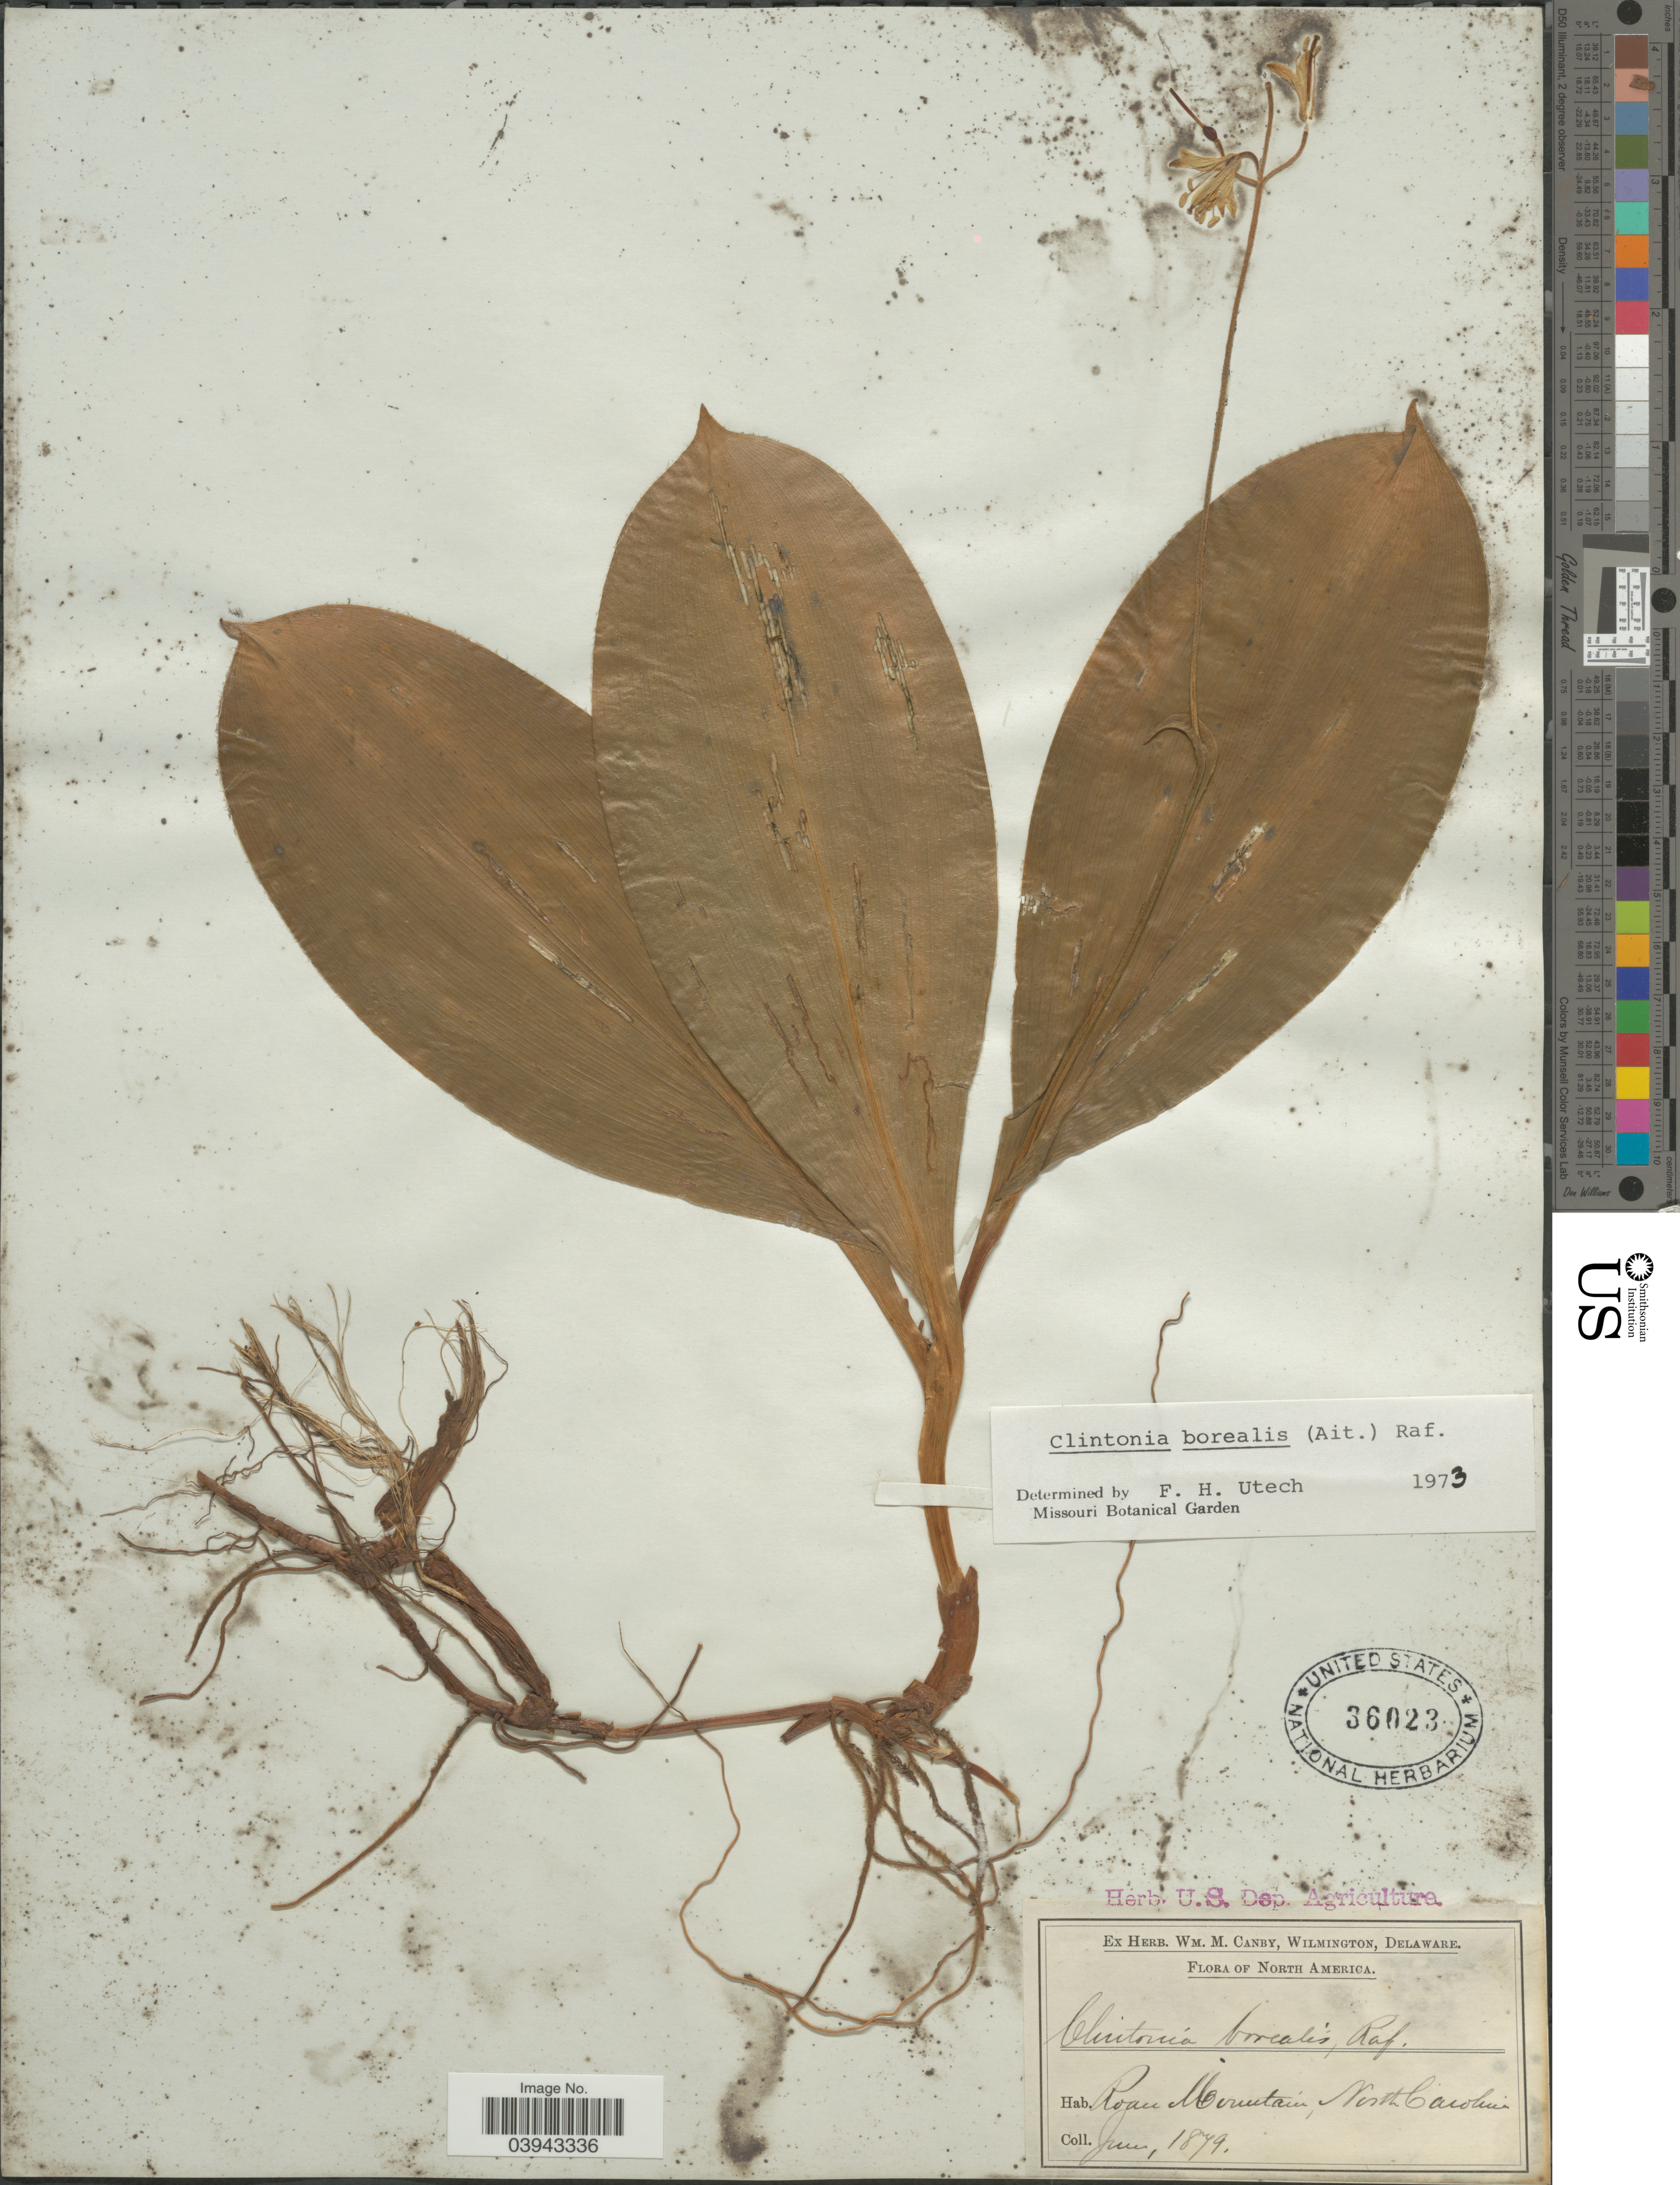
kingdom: Plantae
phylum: Tracheophyta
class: Liliopsida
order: Liliales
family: Liliaceae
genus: Clintonia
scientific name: Clintonia borealis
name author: (Aiton) Raf.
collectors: ex herb. W.M. Canby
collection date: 1879-06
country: United States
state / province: North Carolina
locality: Roan Mountain.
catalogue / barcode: US 36023